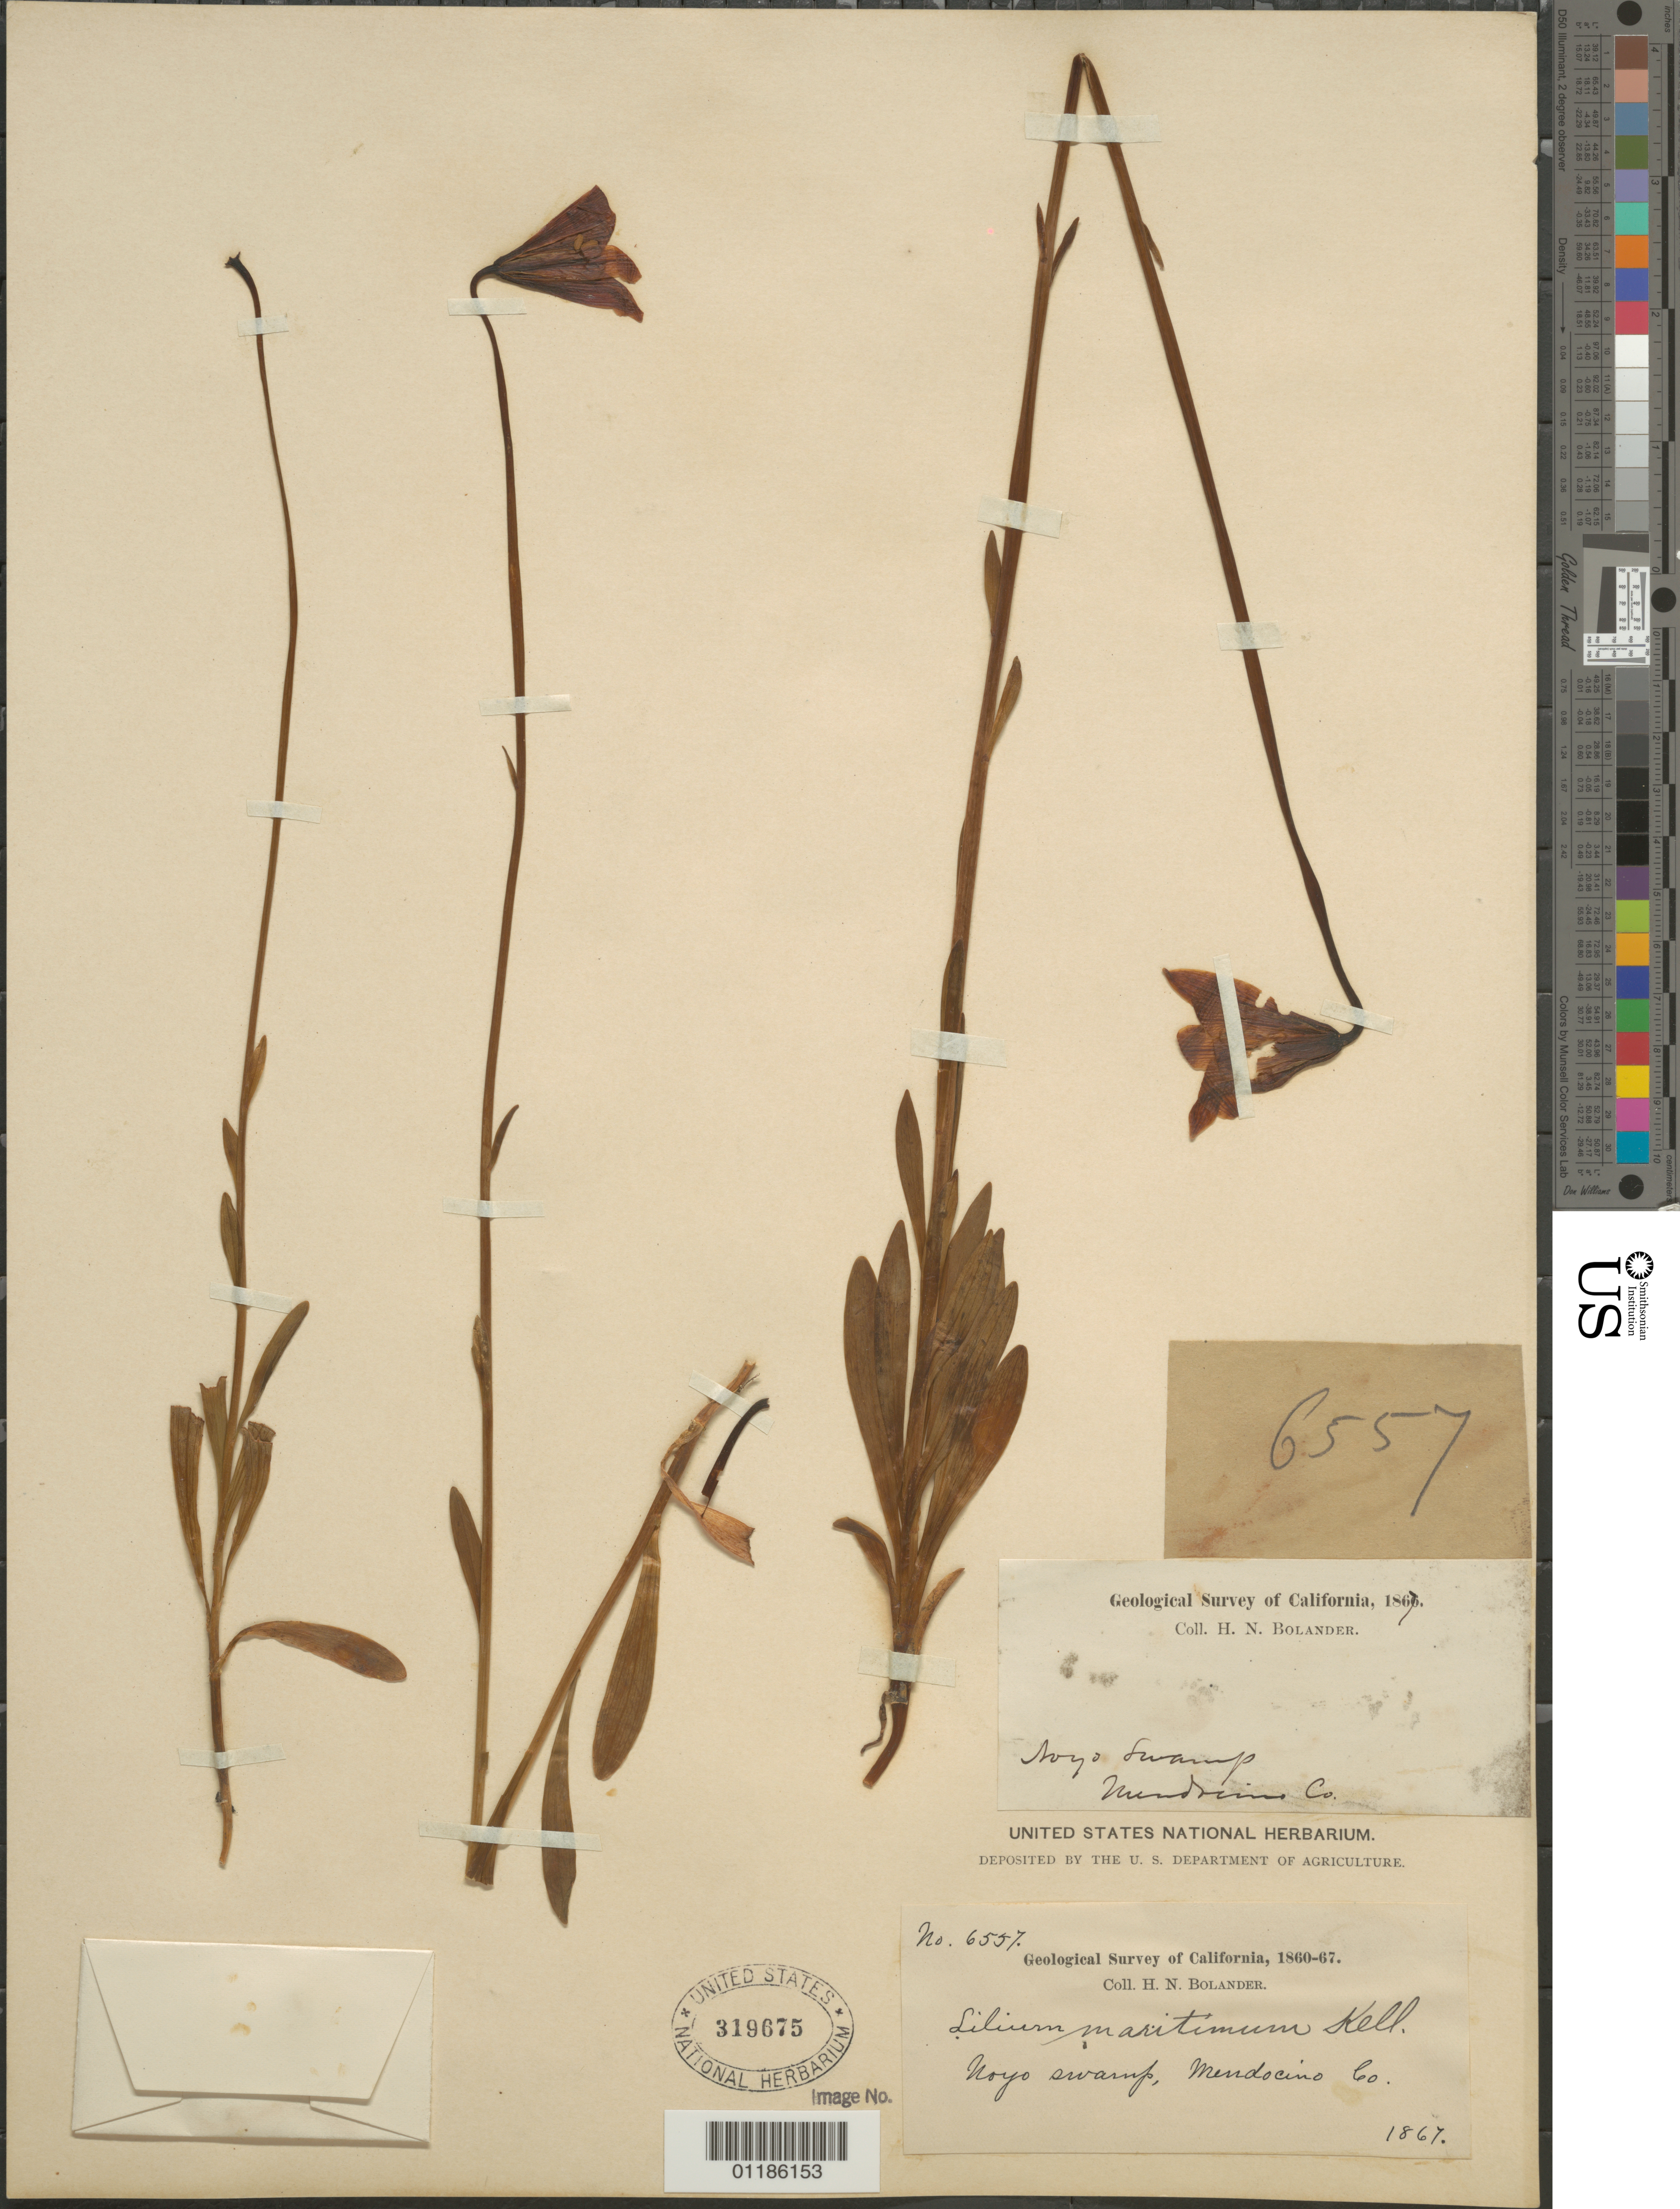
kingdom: Plantae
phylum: Tracheophyta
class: Liliopsida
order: Liliales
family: Liliaceae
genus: Lilium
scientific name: Lilium maritimum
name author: Kellogg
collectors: H. Bolander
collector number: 6557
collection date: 1867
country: United States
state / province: California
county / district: Mendocino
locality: Noyo Swamp.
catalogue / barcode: US 319675